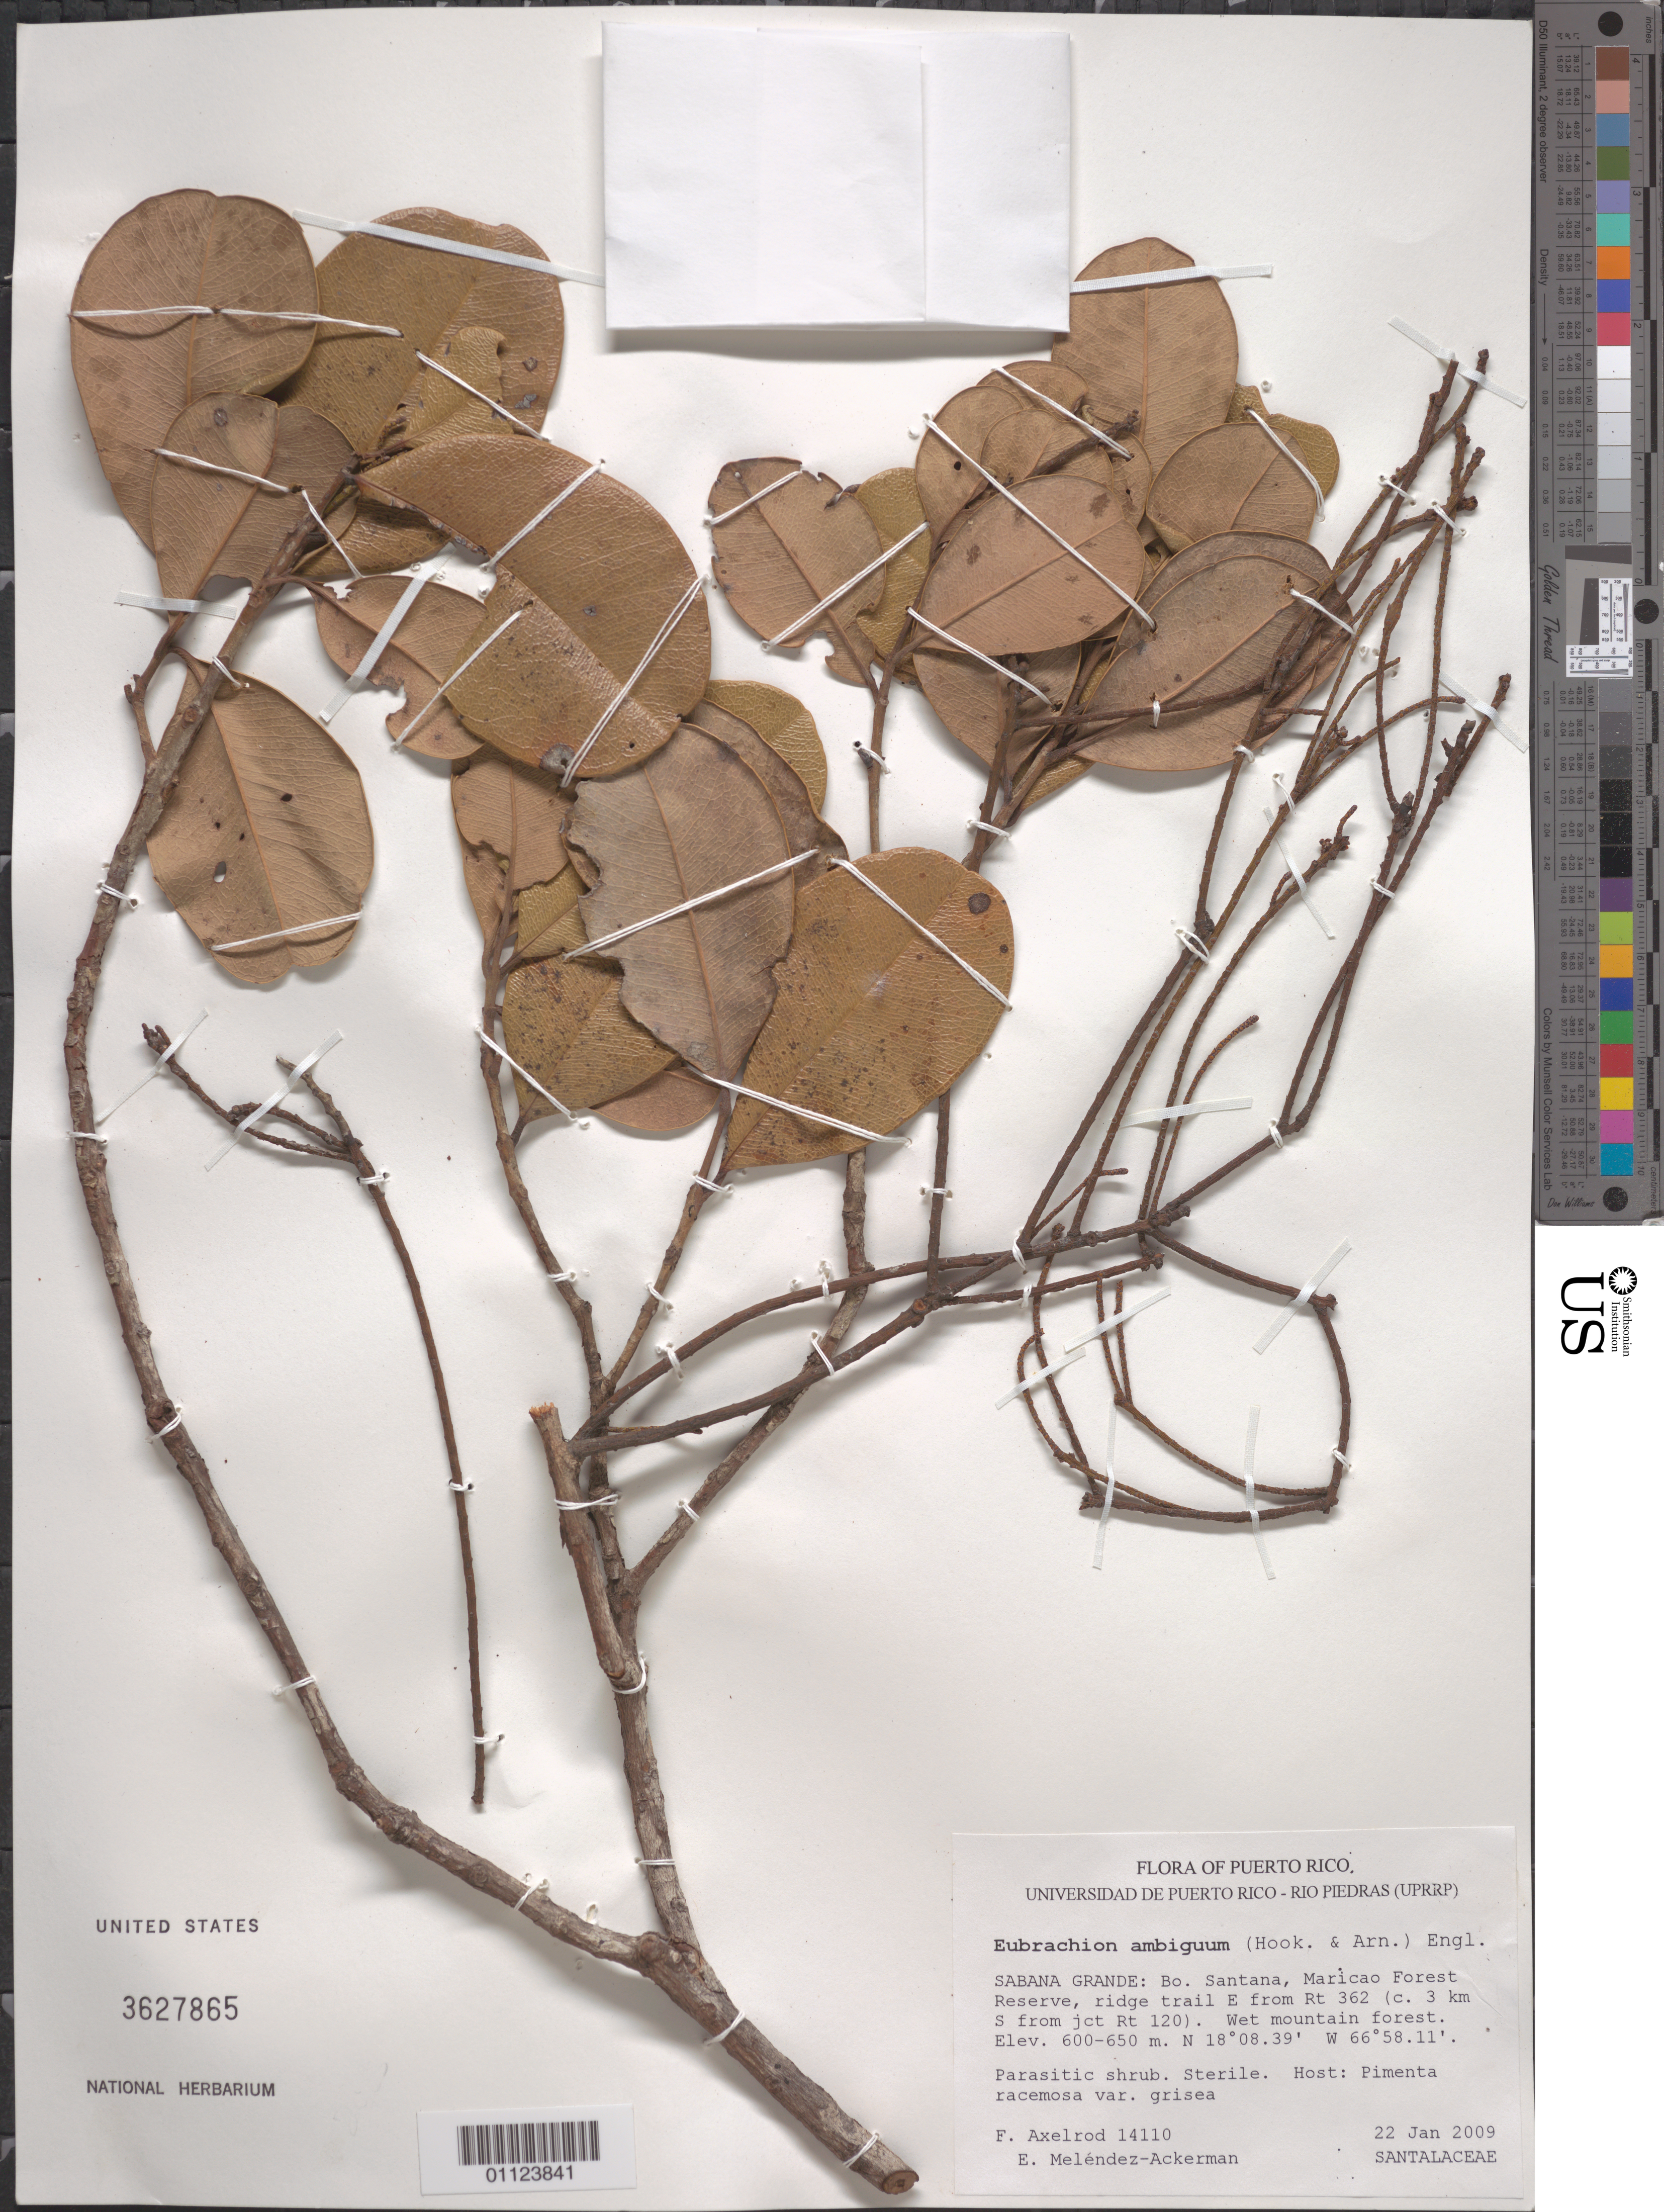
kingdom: Plantae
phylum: Tracheophyta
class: Magnoliopsida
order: Santalales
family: Santalaceae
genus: Eubrachion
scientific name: Eubrachion ambiguum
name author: (Hook. & Arn.) Engl.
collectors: F. S. Axelrod & E. Meléndez-Ackerman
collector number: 14110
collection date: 2009-01-22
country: Puerto Rico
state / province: Sabana Grande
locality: Bo. Santana, Maricao Forest Reserve, ridge trail E from Rt. 362 (about 3 km S from junction Rt. 120).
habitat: Wet mountain forest.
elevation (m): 600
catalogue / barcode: US 3627865